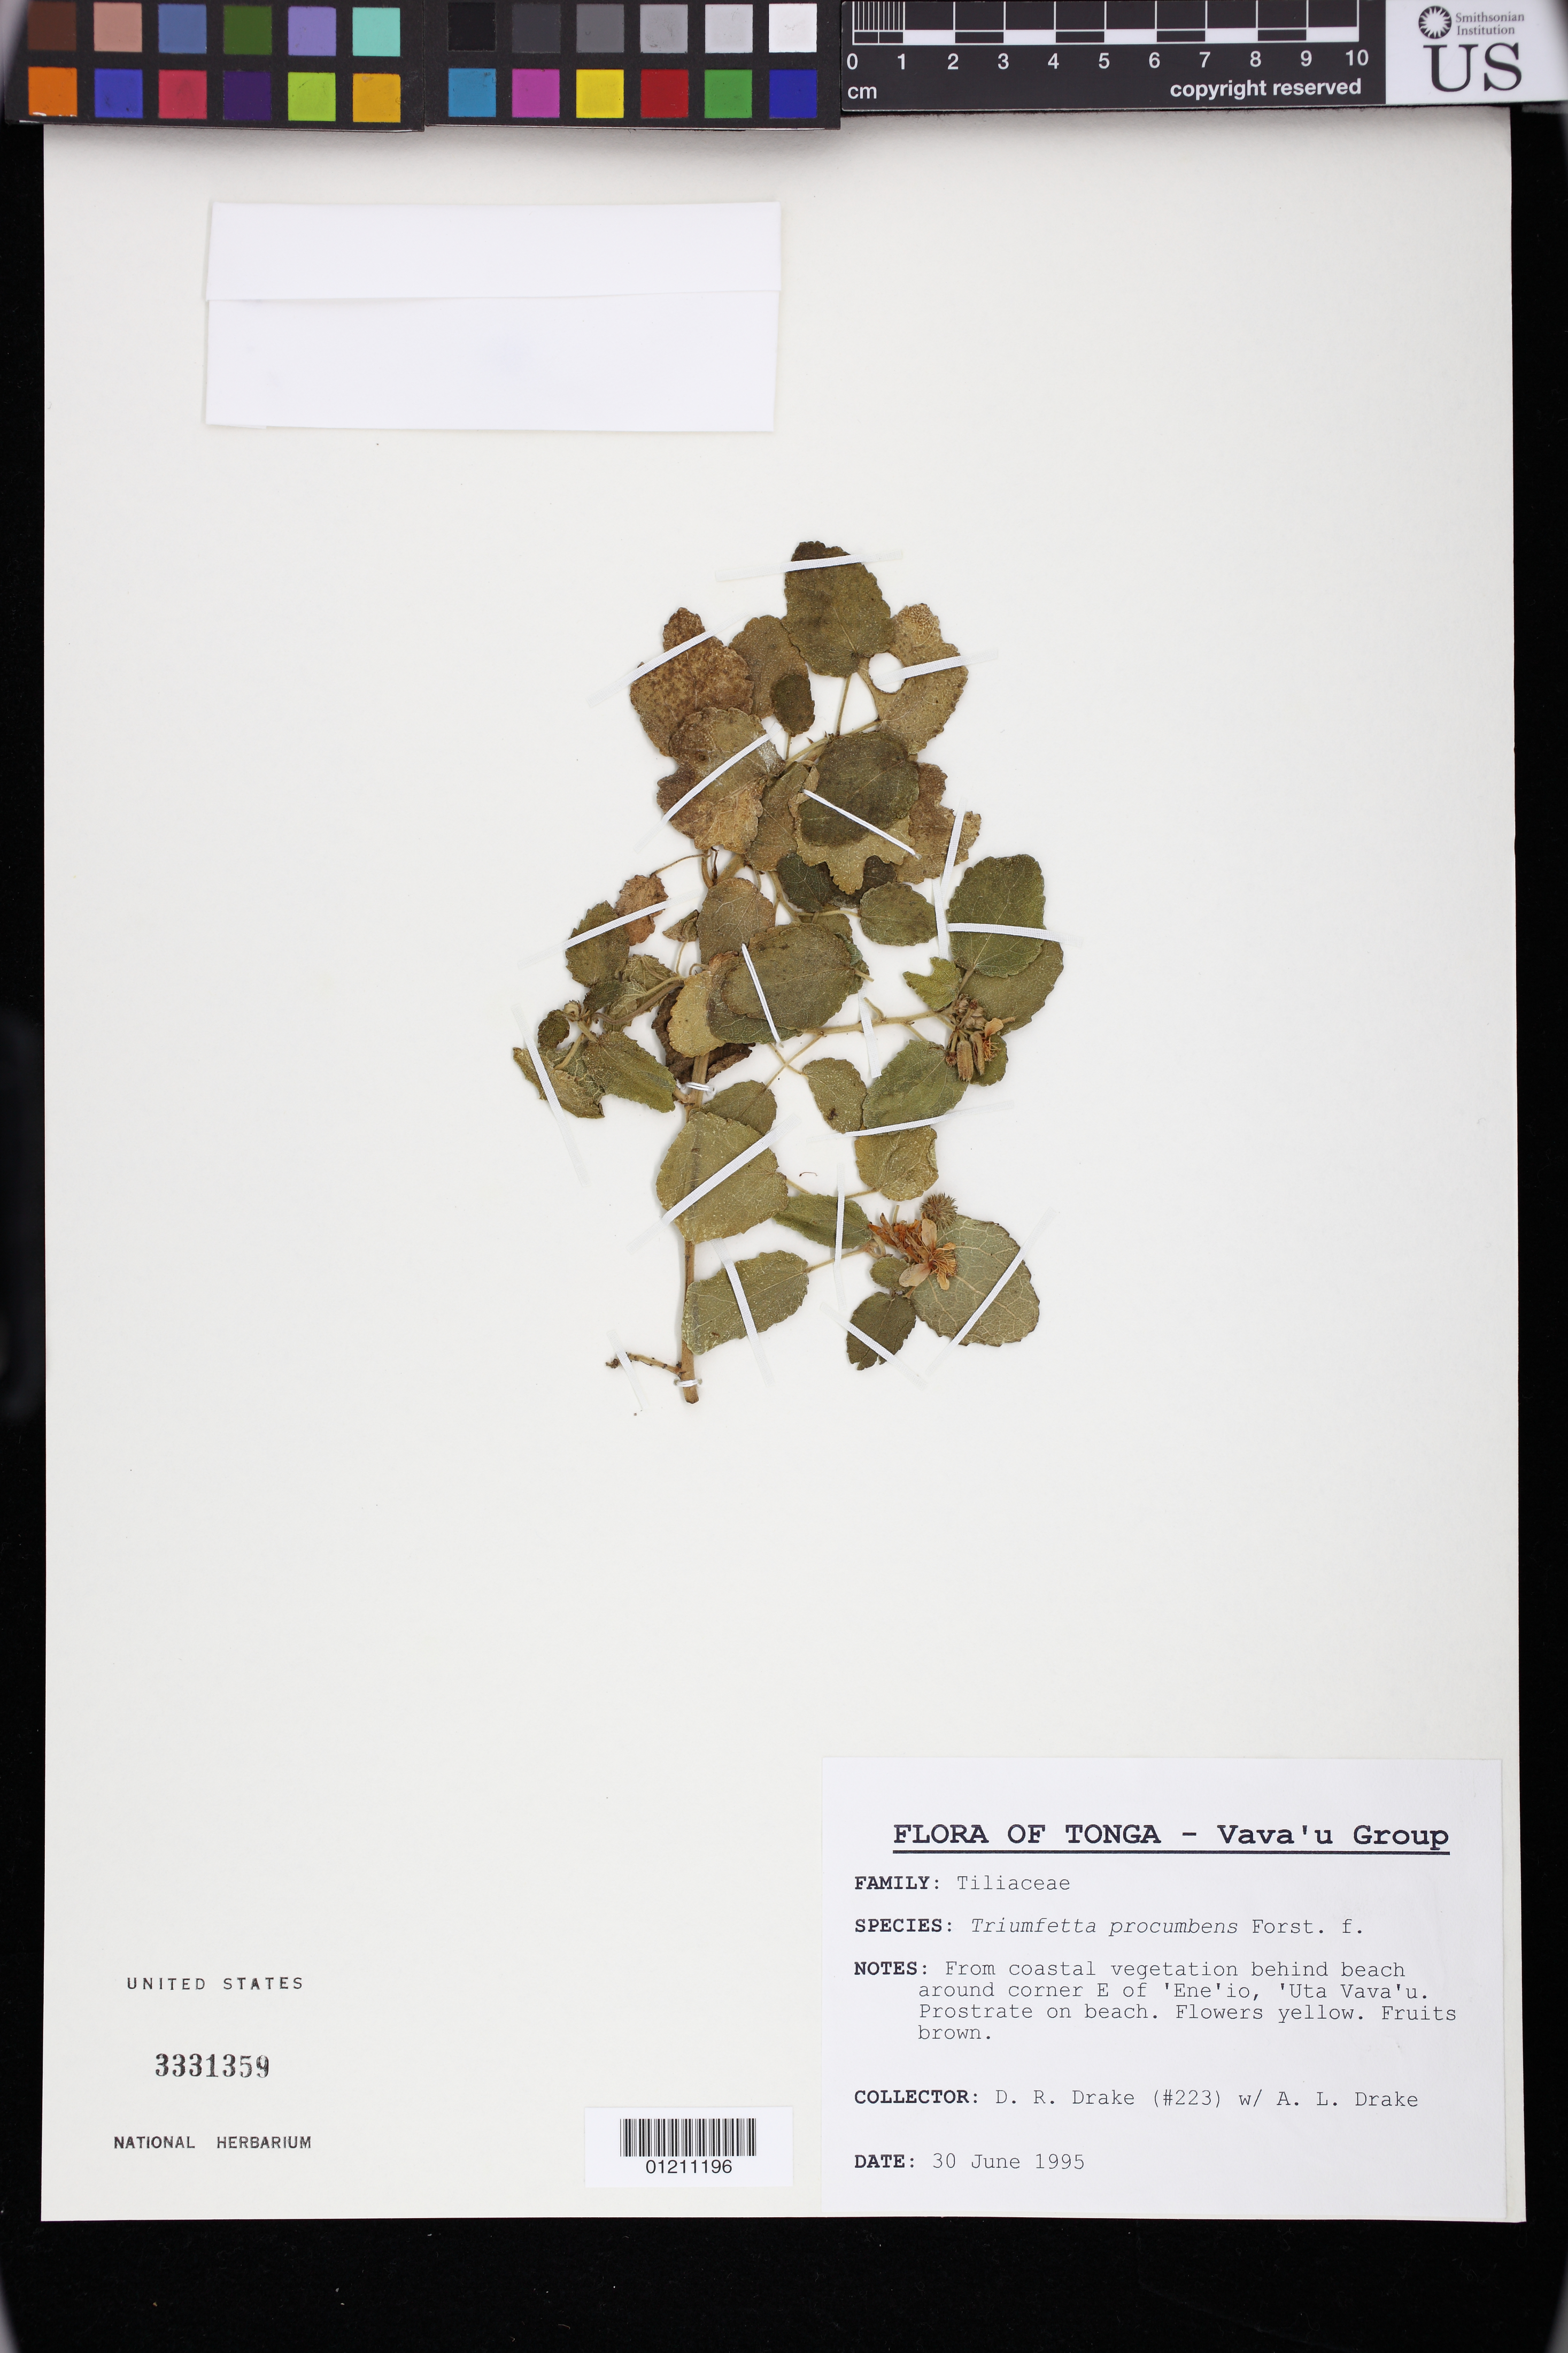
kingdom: Plantae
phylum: Tracheophyta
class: Magnoliopsida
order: Malvales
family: Malvaceae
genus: Triumfetta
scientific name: Triumfetta procumbens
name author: G. Forst.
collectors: D.R. Drake & A. Drake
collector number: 223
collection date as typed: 30 Jun 1995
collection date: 1995-06-30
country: Tonga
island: Vava'u Group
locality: Tonga, Vava'u Group From coastal vegetation behind beach around corner E of 'Ene'io, 'UtaVava'u.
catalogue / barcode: US 3331359